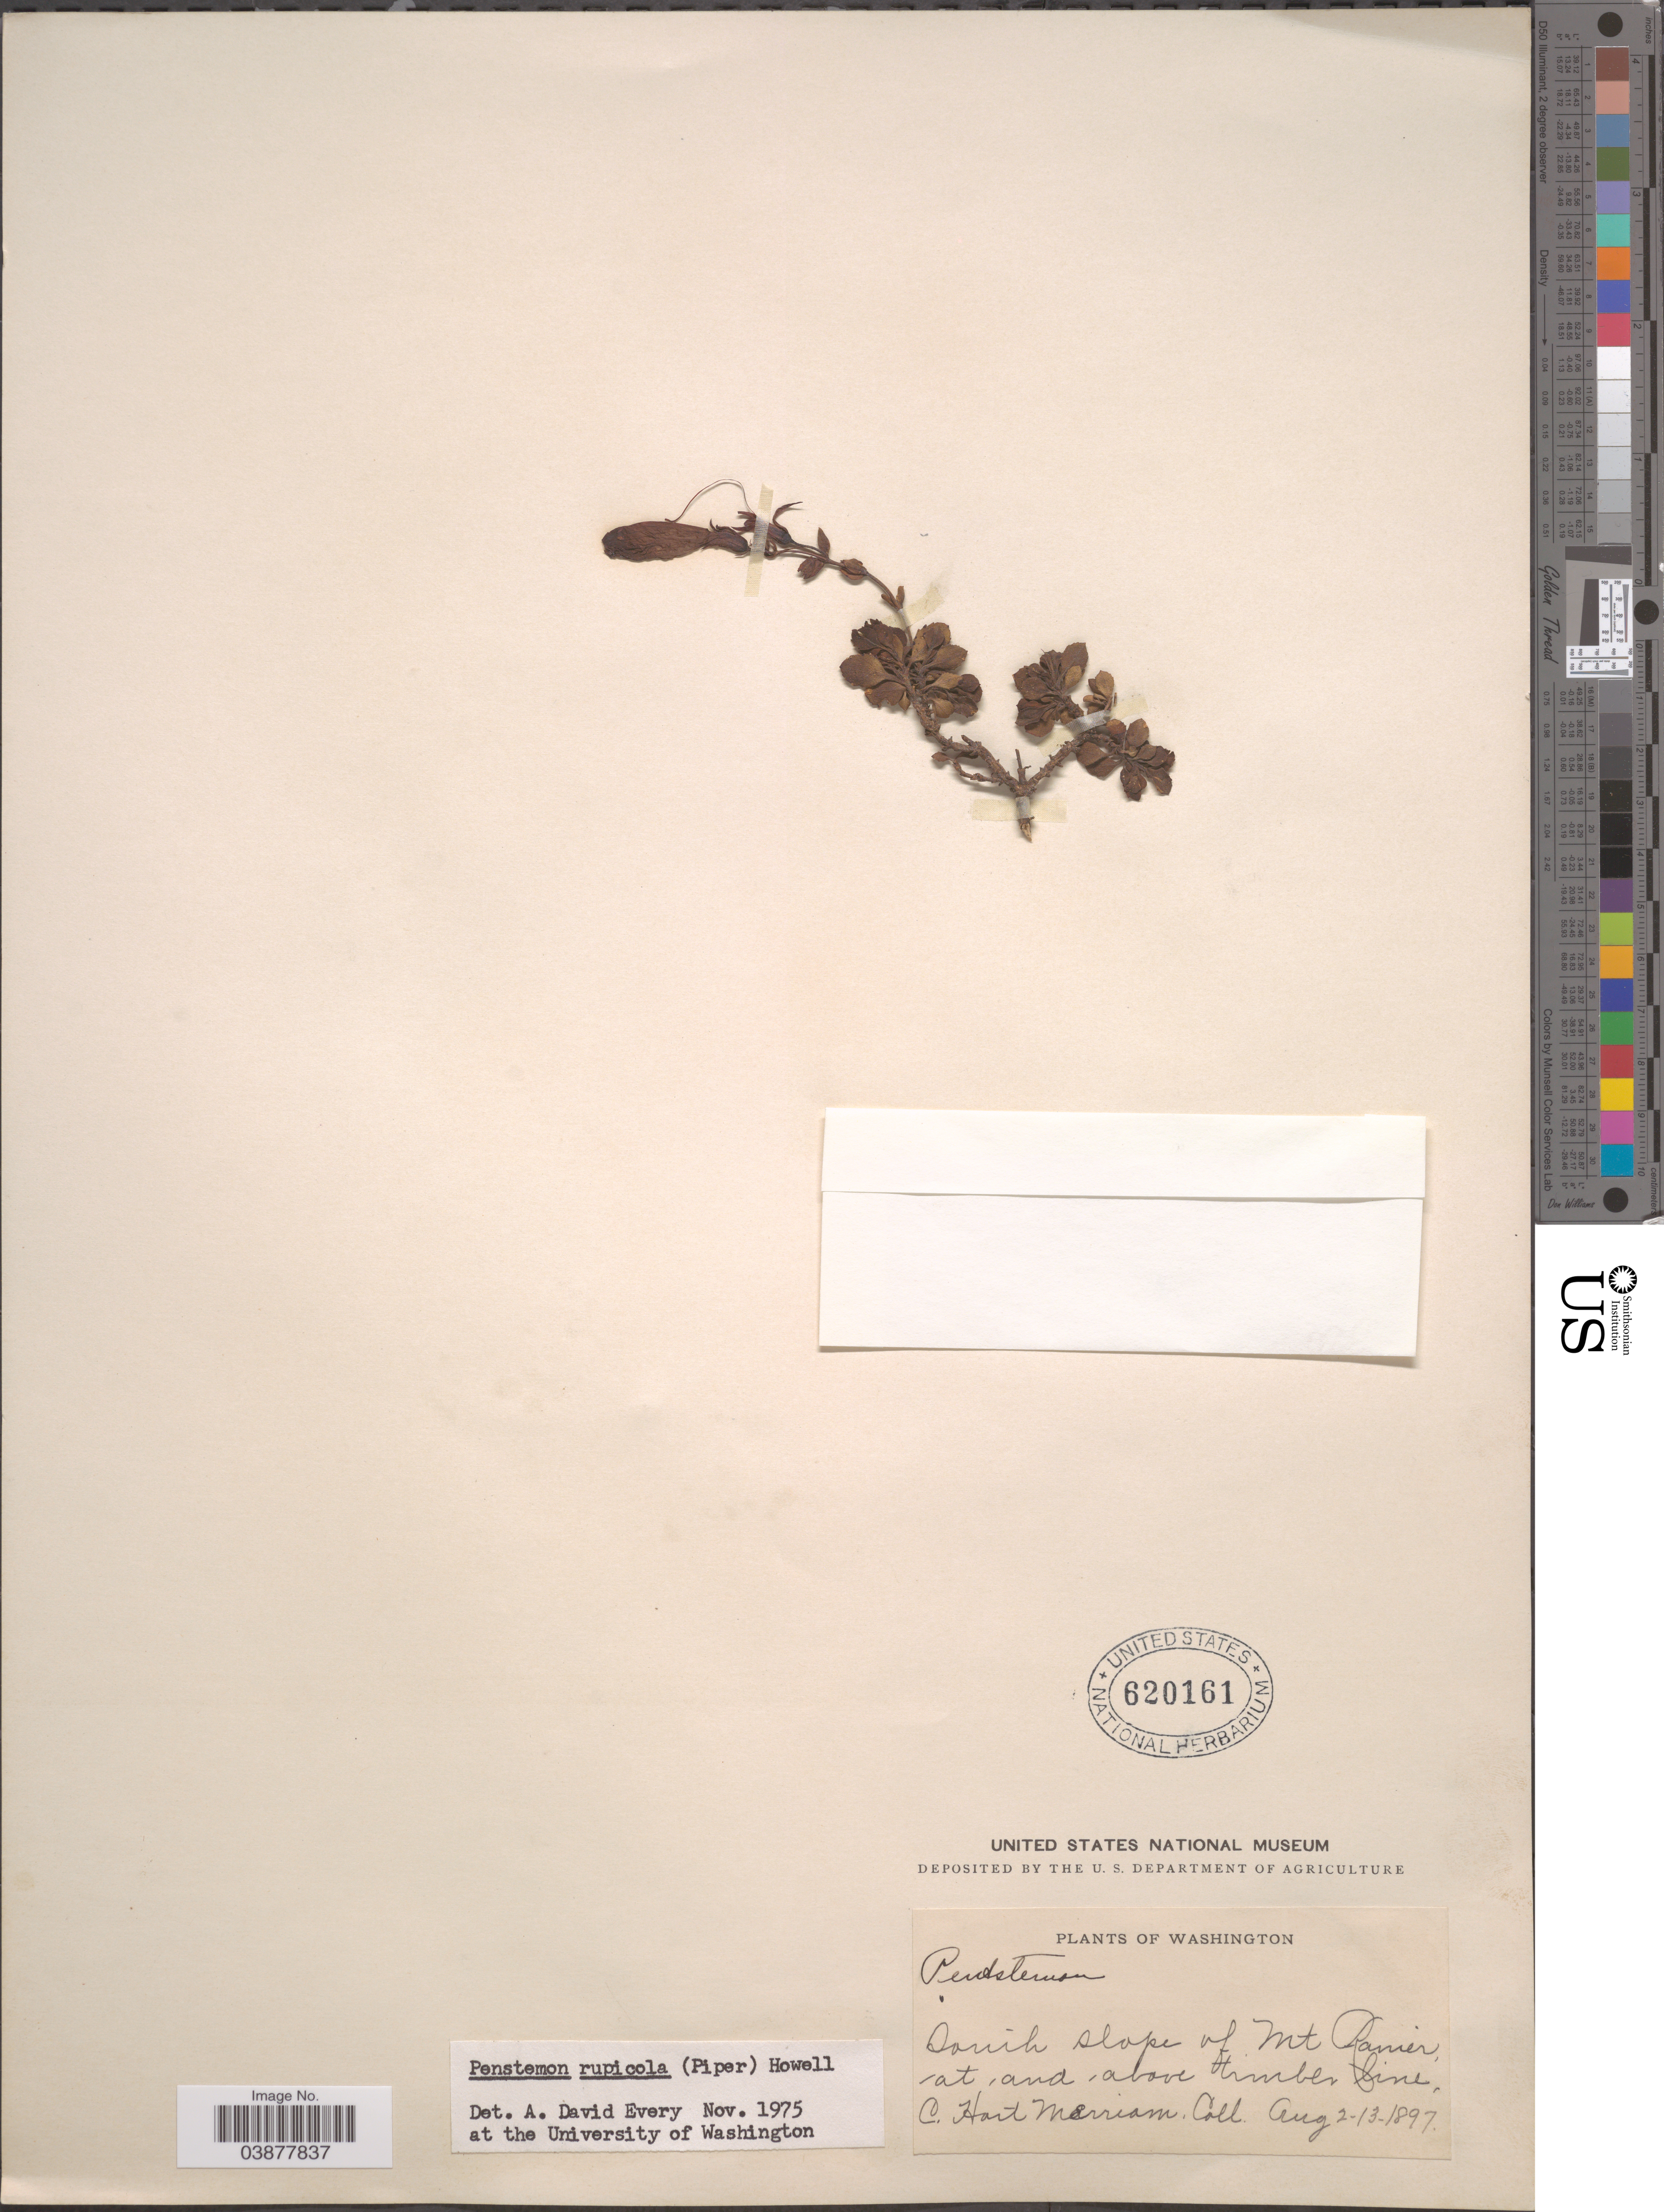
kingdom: Plantae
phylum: Tracheophyta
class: Magnoliopsida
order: Lamiales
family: Plantaginaceae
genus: Penstemon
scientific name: Penstemon rupicola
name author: (Piper) Howell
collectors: C. Merriam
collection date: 1897-08-02/1897-08-13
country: United States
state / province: Washington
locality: South slope of Mt Rainier, at and above timber line.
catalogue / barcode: US 620161